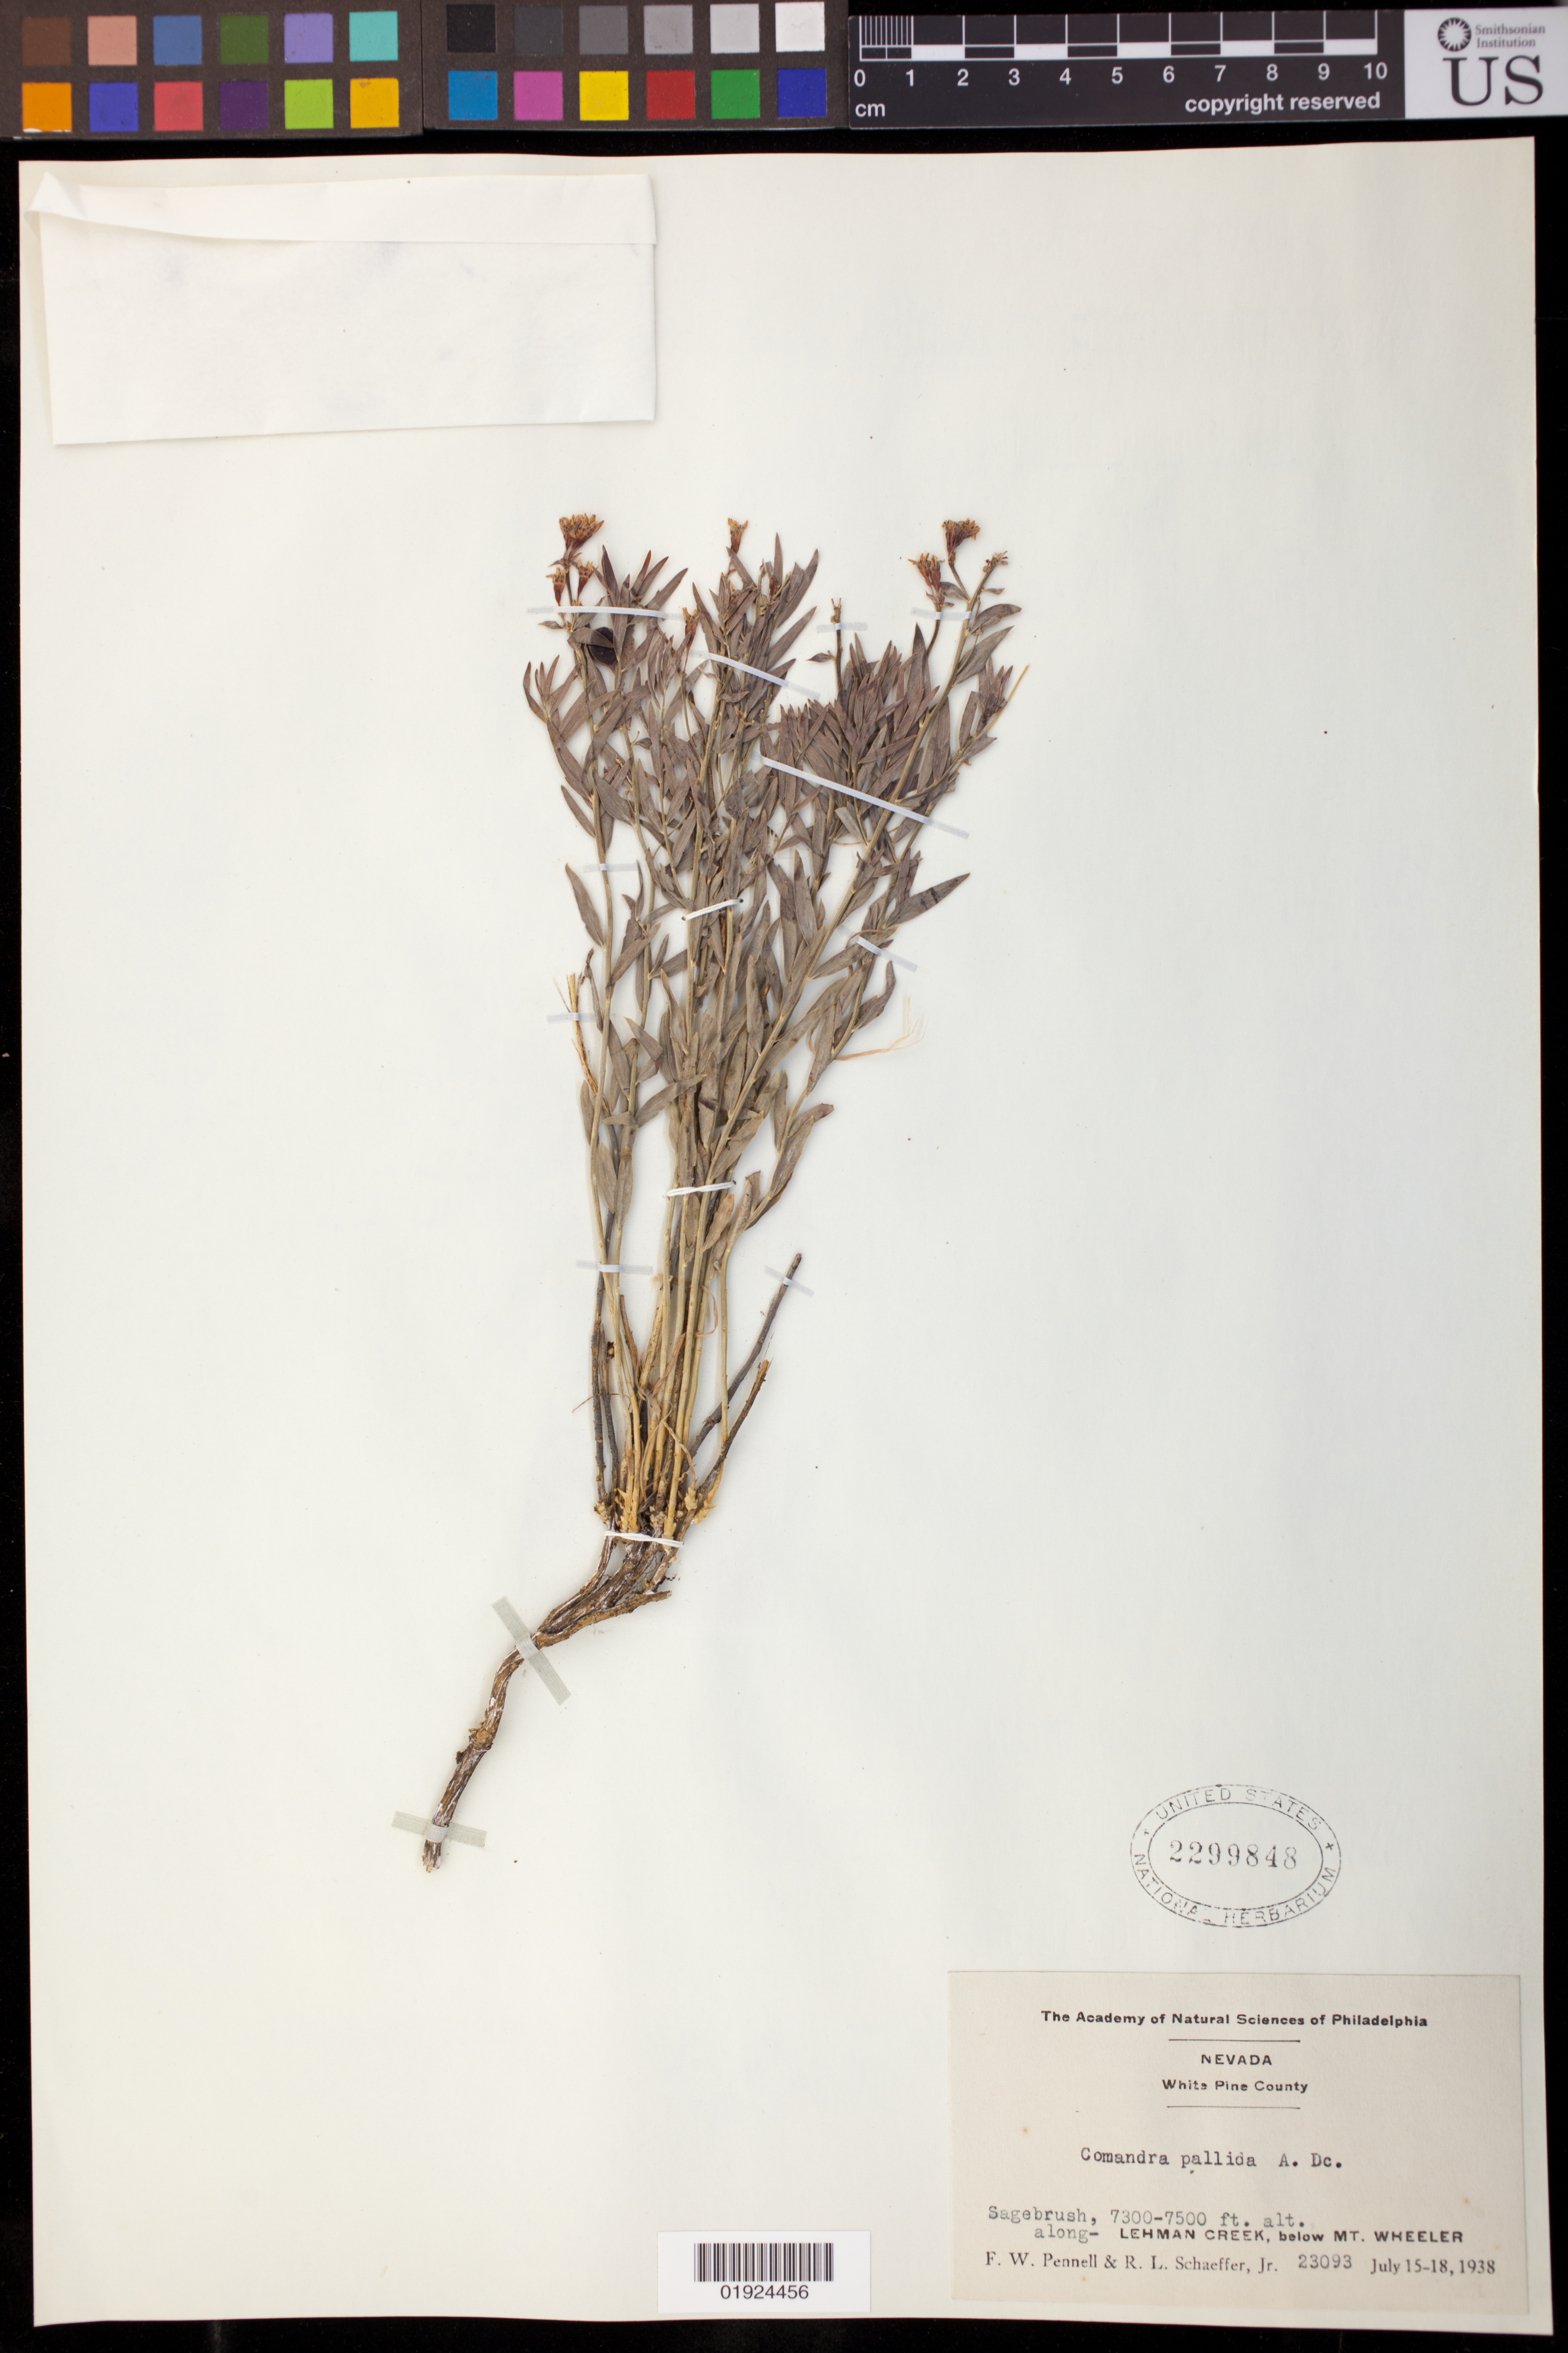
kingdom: Plantae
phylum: Tracheophyta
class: Magnoliopsida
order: Santalales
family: Comandraceae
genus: Comandra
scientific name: Comandra pallida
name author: A. DC.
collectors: F. W. Pennell & R. Shaeffer Jr.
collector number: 23093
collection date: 1938-07-15/1938-07-18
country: United States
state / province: Nevada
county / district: White Pine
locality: Sagebrush, along Lehman Creek, below Mt. Wheeler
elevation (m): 2225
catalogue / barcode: US 2299848